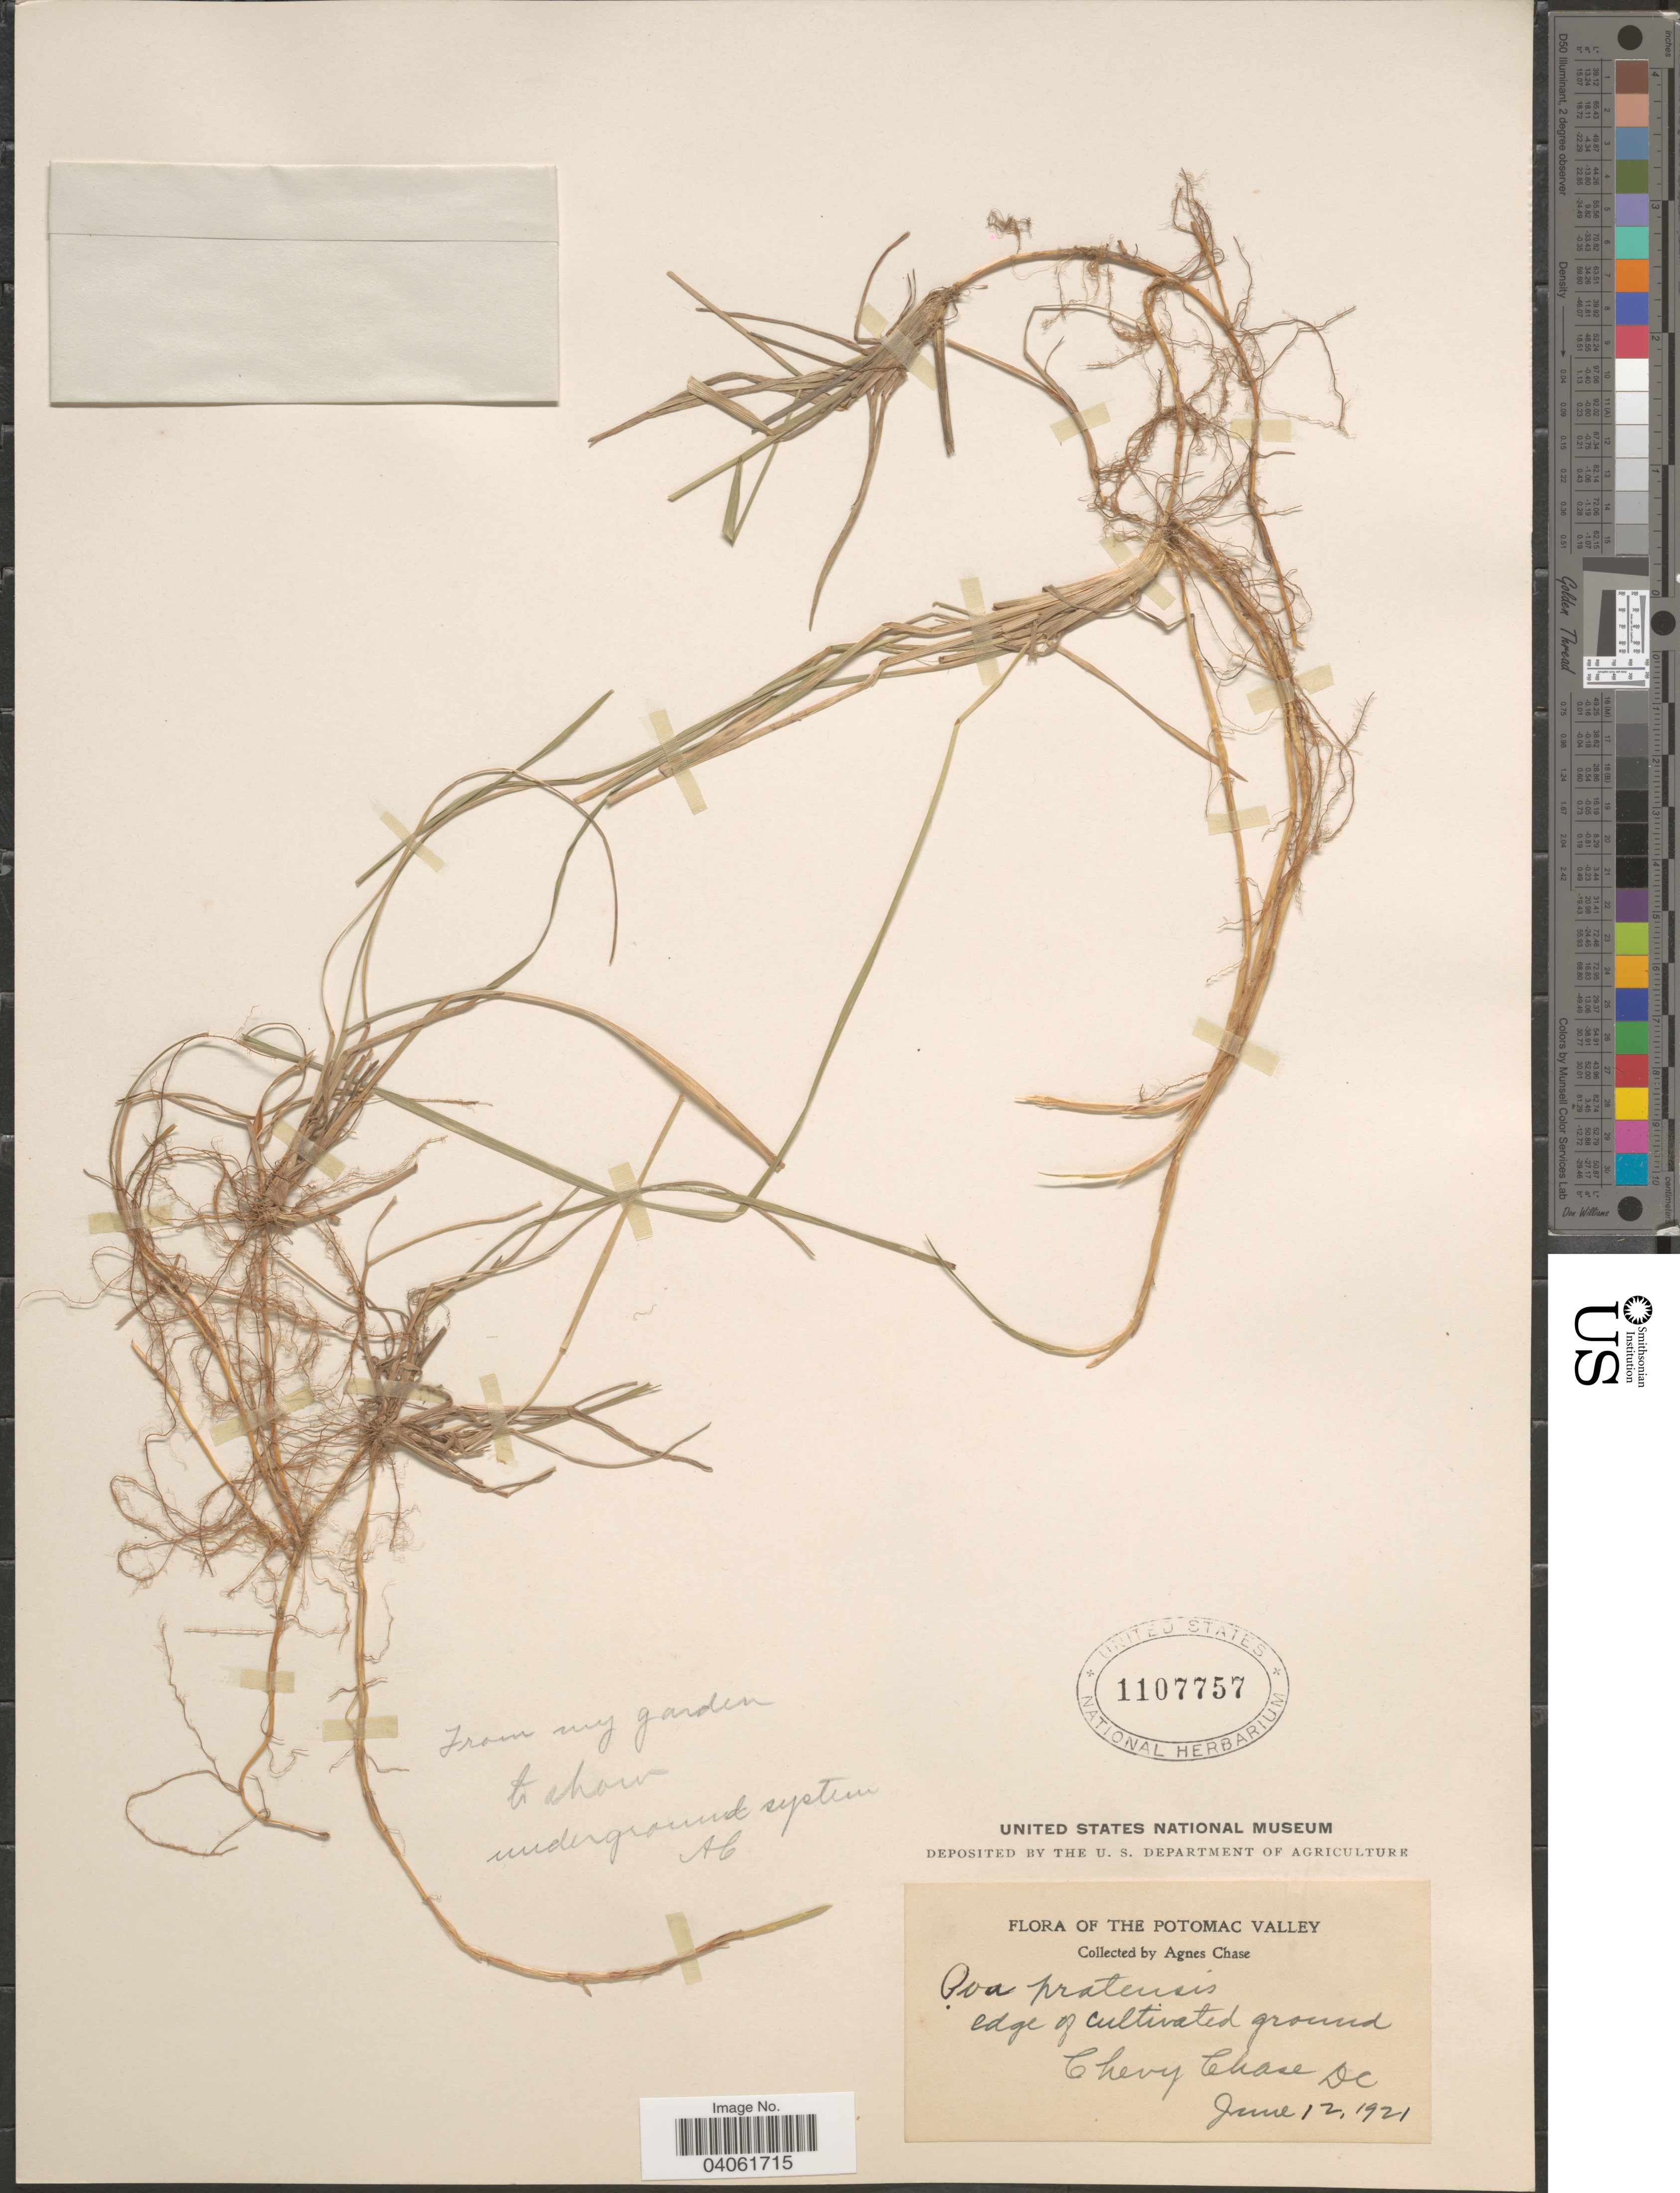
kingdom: Plantae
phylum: Tracheophyta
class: Liliopsida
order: Poales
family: Poaceae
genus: Poa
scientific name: Poa pratensis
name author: L.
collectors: A. Chase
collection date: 1921-06-12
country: United States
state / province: District of Columbia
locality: The Potomac Valley. Chevy Chase DC.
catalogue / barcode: US 1107757